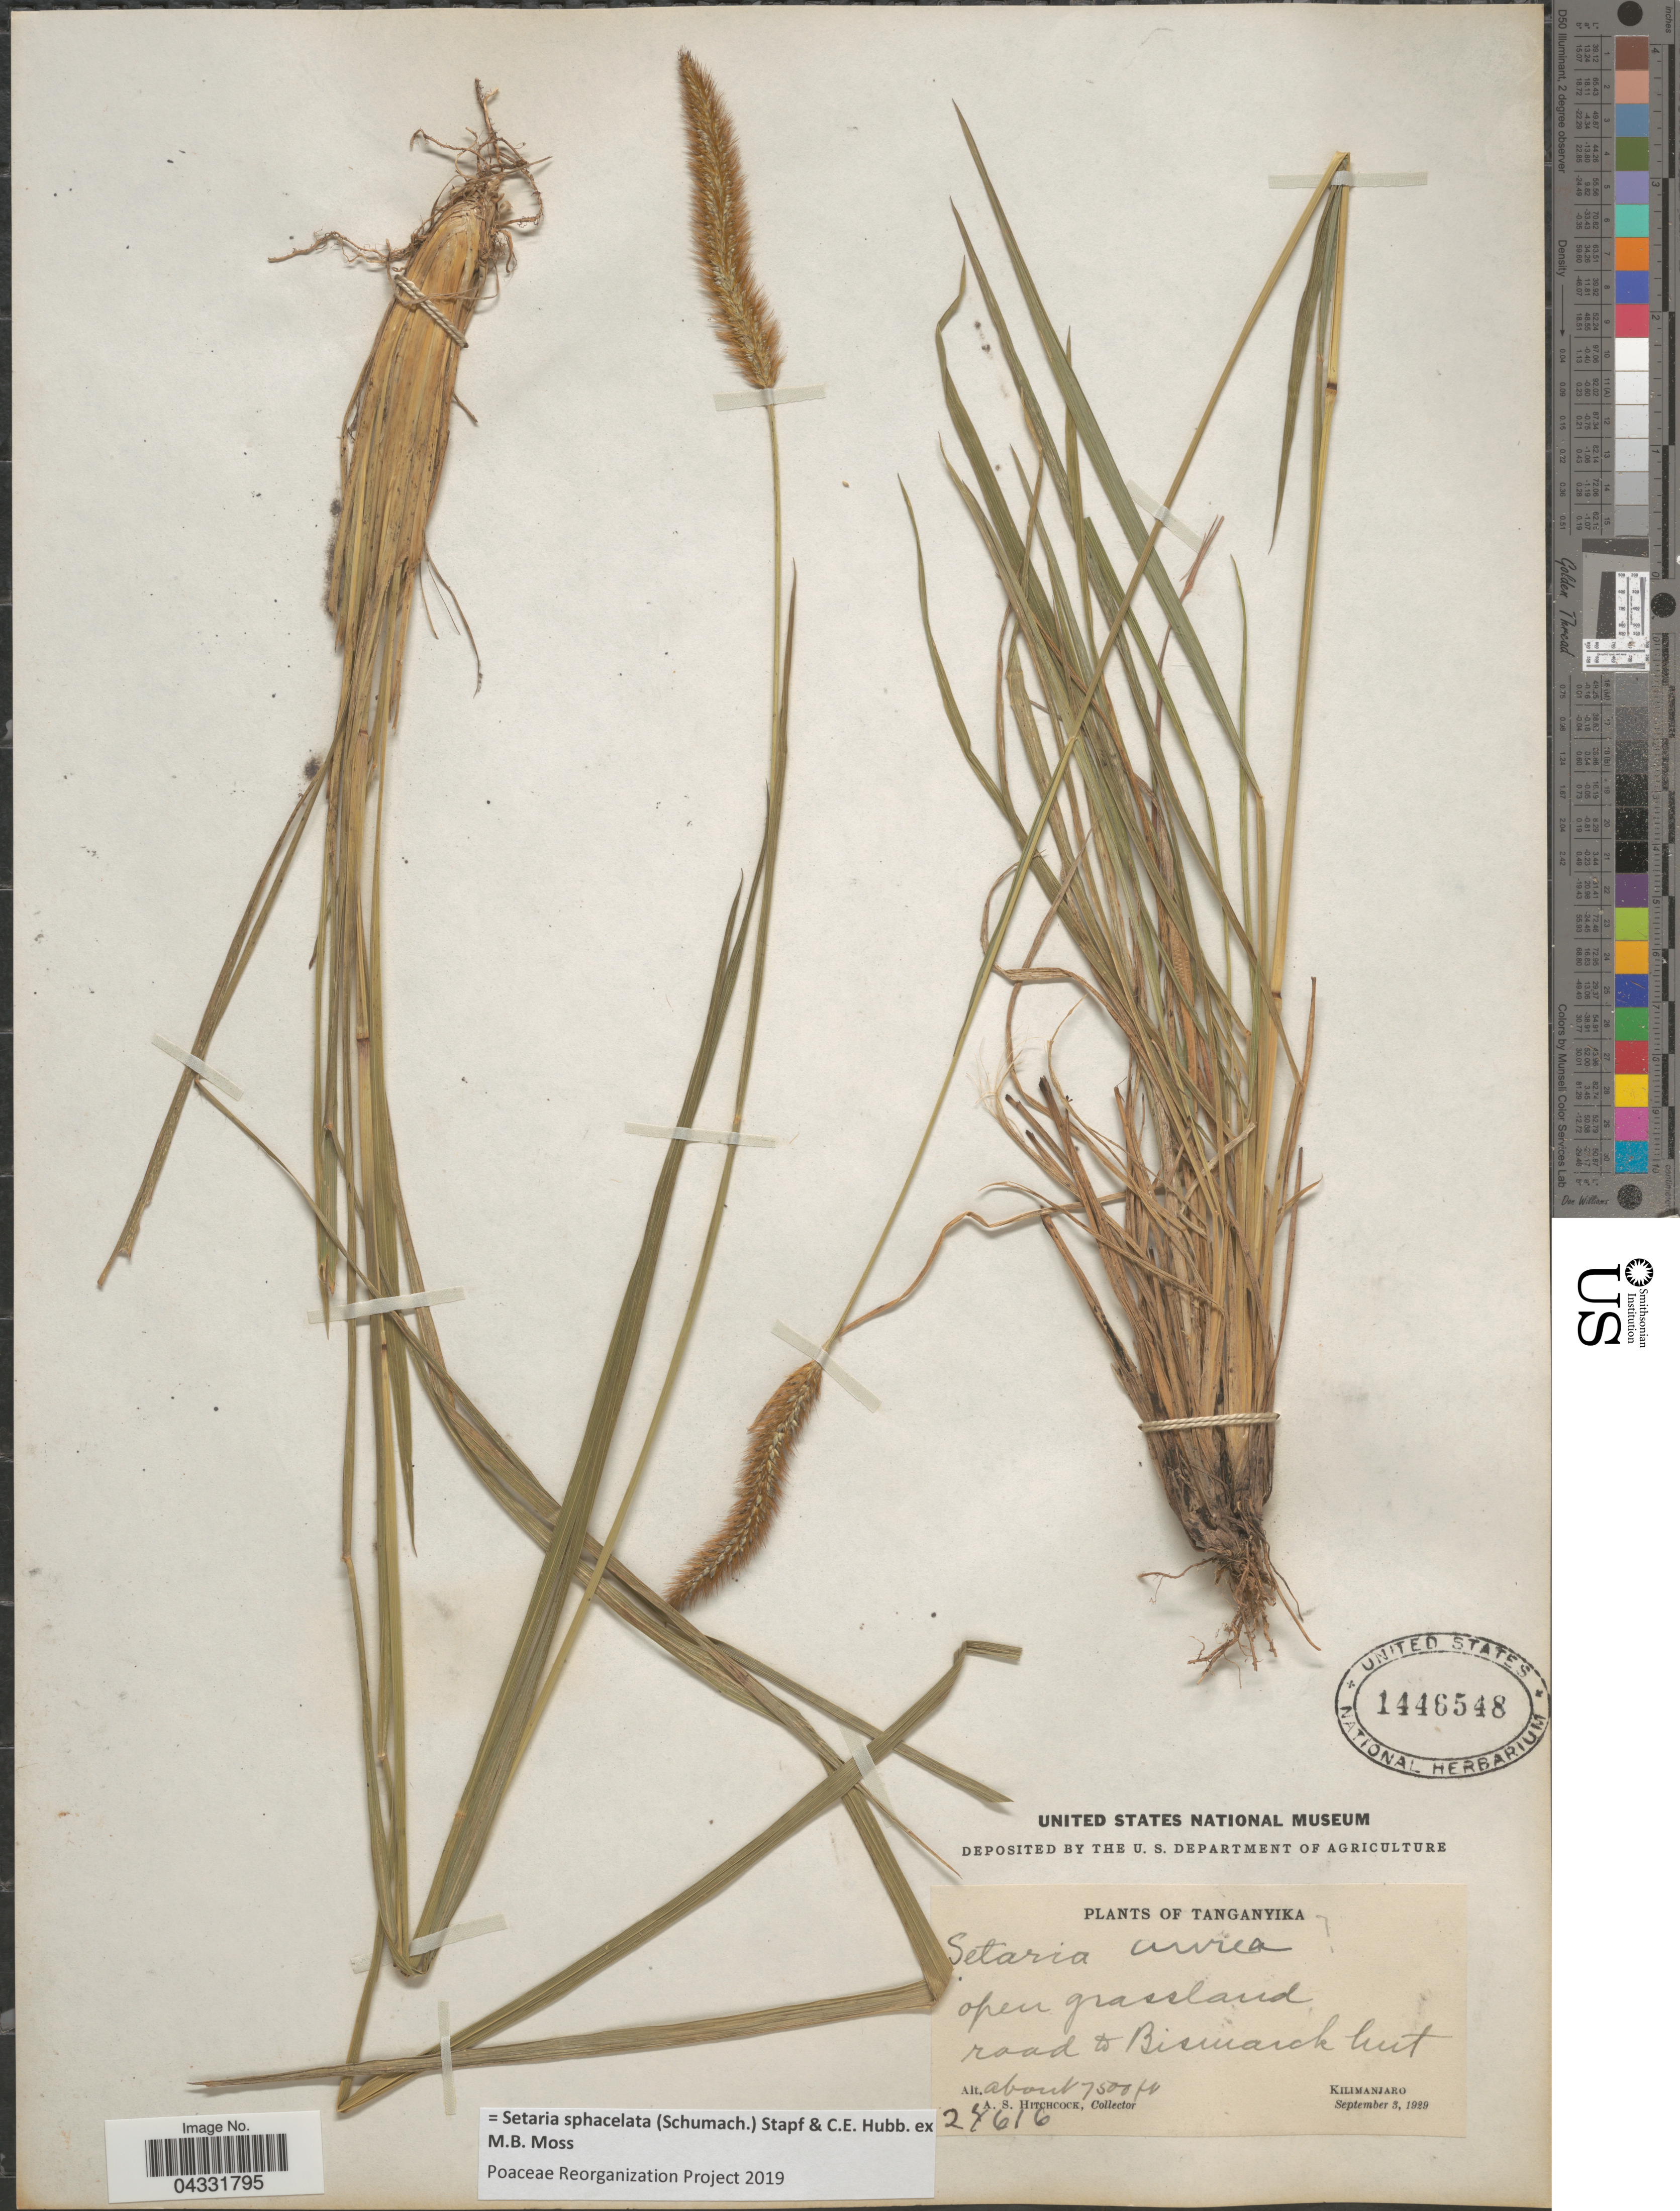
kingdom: Plantae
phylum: Tracheophyta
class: Liliopsida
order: Poales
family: Poaceae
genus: Setaria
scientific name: Setaria sphacelata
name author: (Schumach.) Stapf & Hubb. ex Moss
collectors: A. S. Hitchcock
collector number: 24616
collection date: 1929-09-03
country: Tanzania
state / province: Kilimanjaro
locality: Tanganyika. Road to Bismarck hut.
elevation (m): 2286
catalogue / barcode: US 1446548